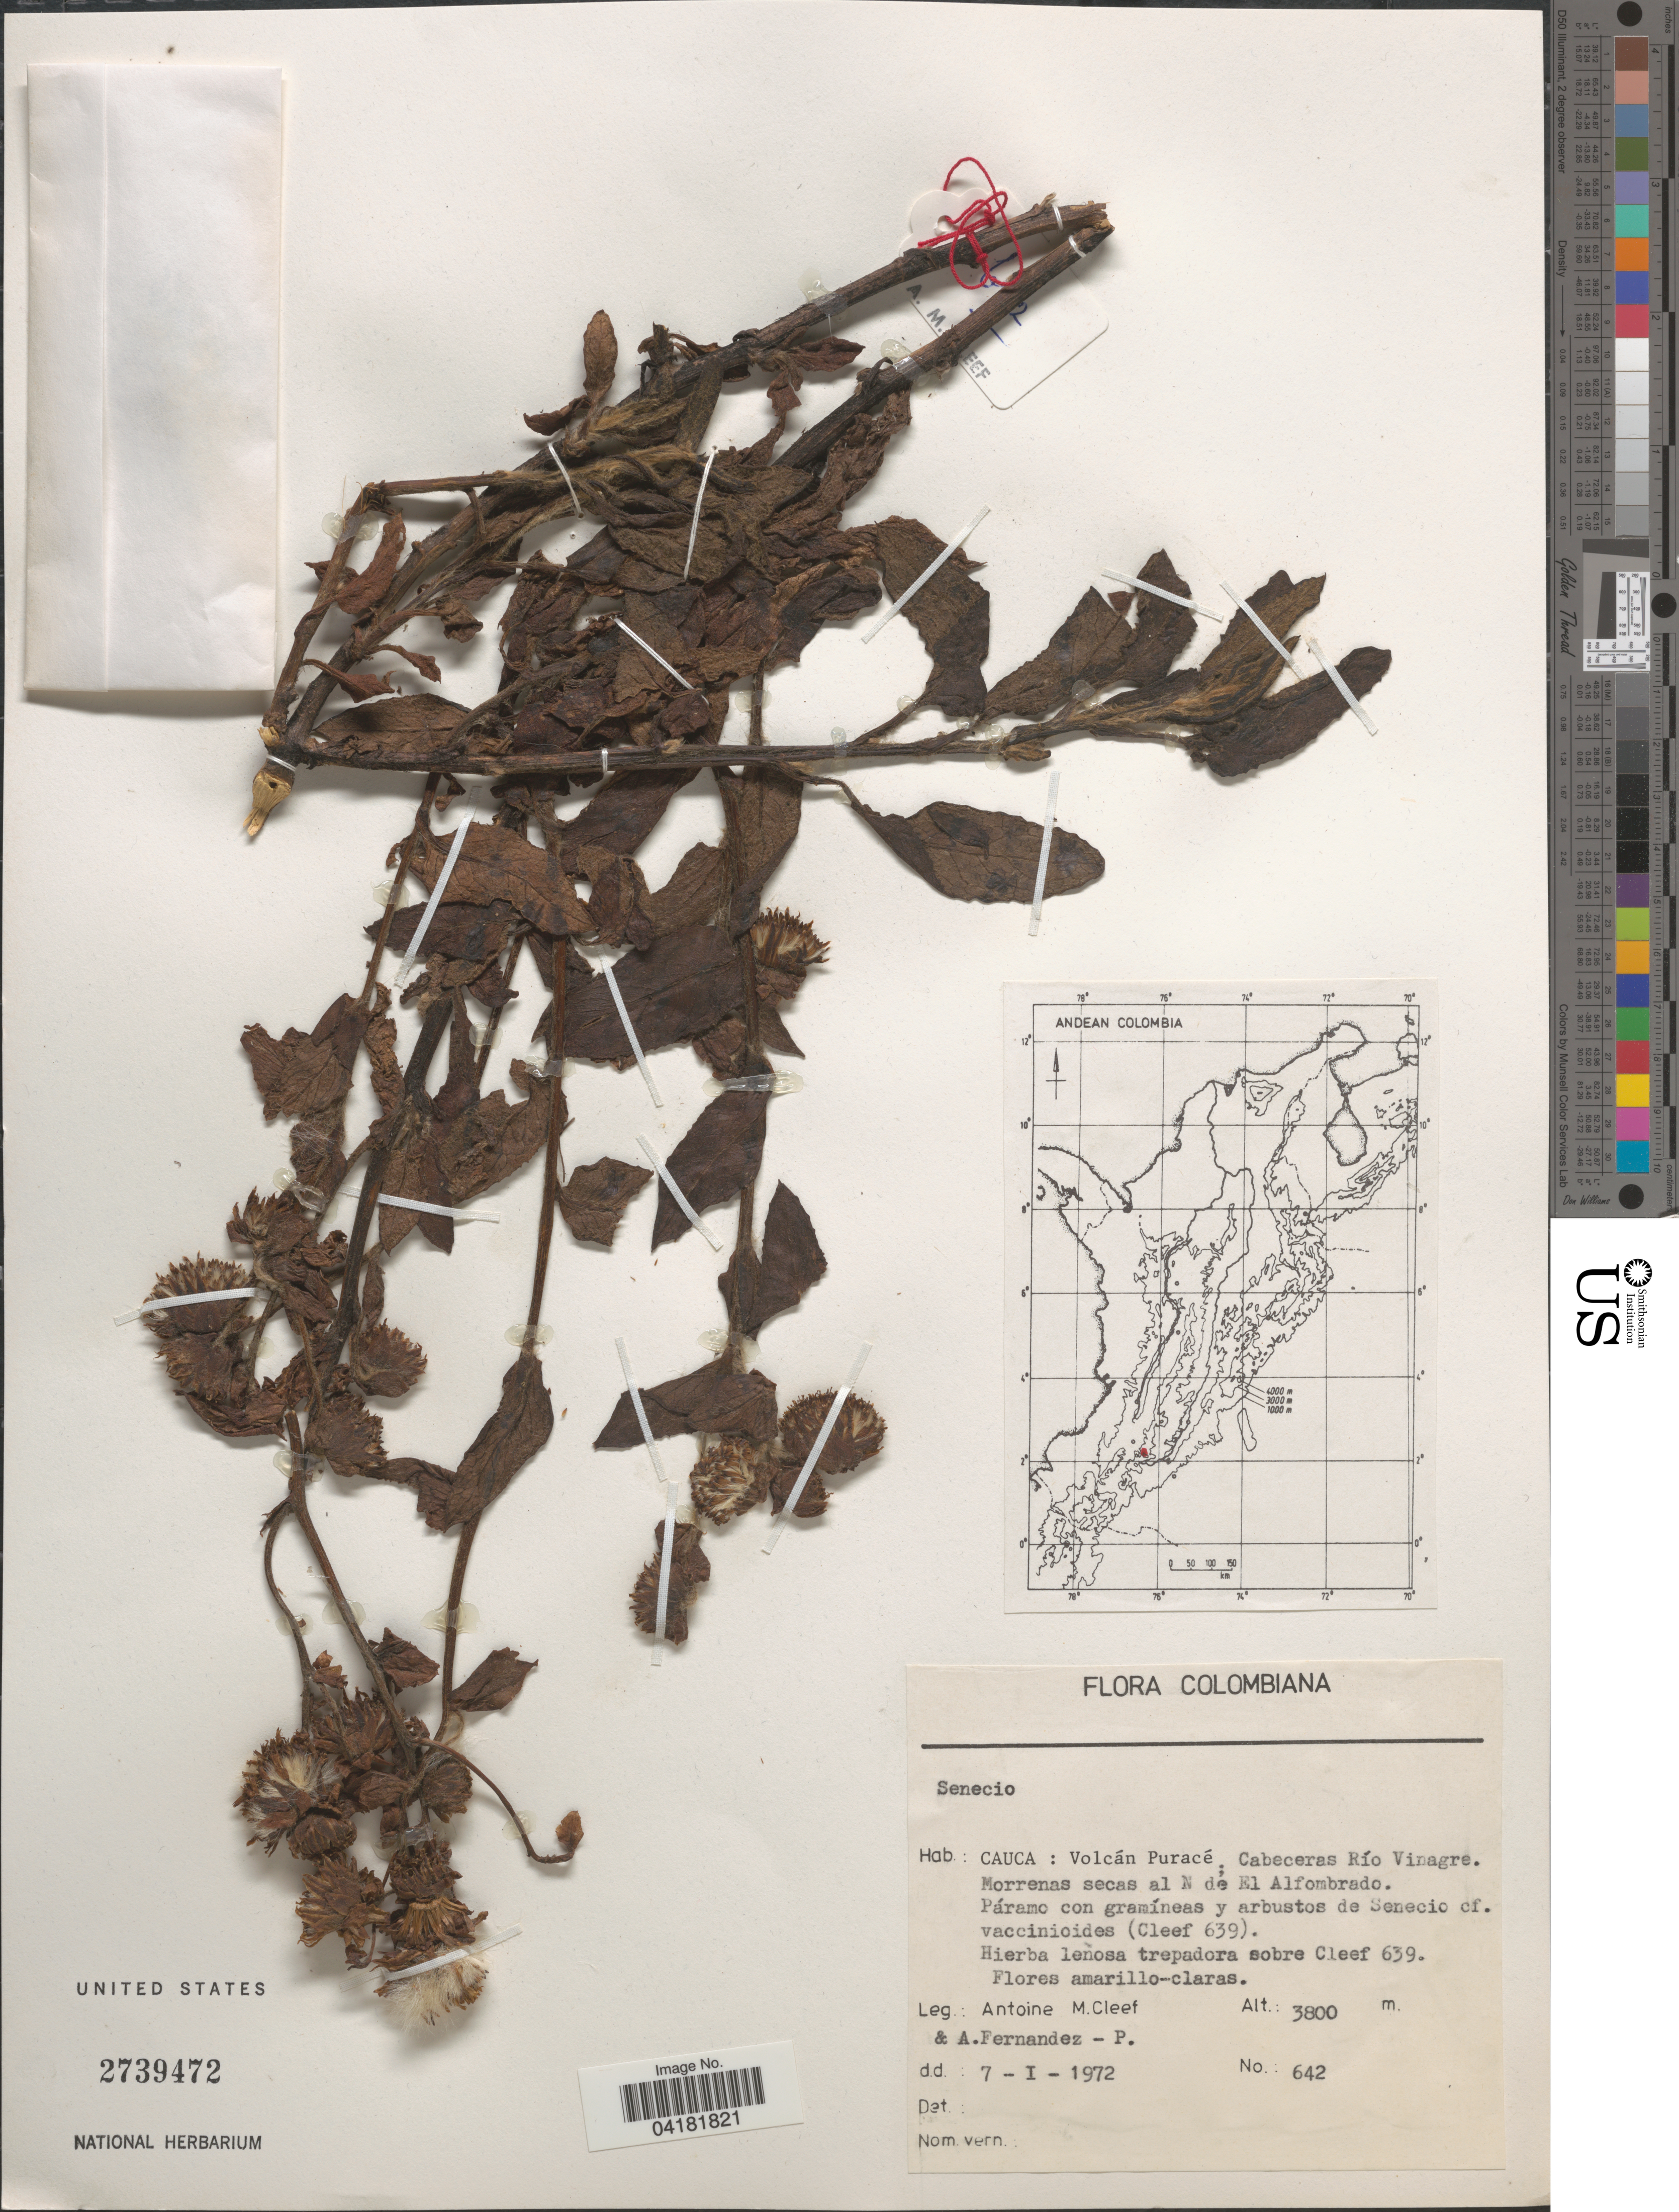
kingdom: Plantae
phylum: Tracheophyta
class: Magnoliopsida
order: Asterales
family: Asteraceae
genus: Senecio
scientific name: Senecio sp.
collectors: A. M. Cleef & A. Fernández-Pérez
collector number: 642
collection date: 1972-01-07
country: Colombia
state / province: Cauca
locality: Colombiana. Volcán Puracé; Cabeceras Rio Vinagre. Morrenas secas al N de El Alfombrado.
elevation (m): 3800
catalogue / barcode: US 2739472